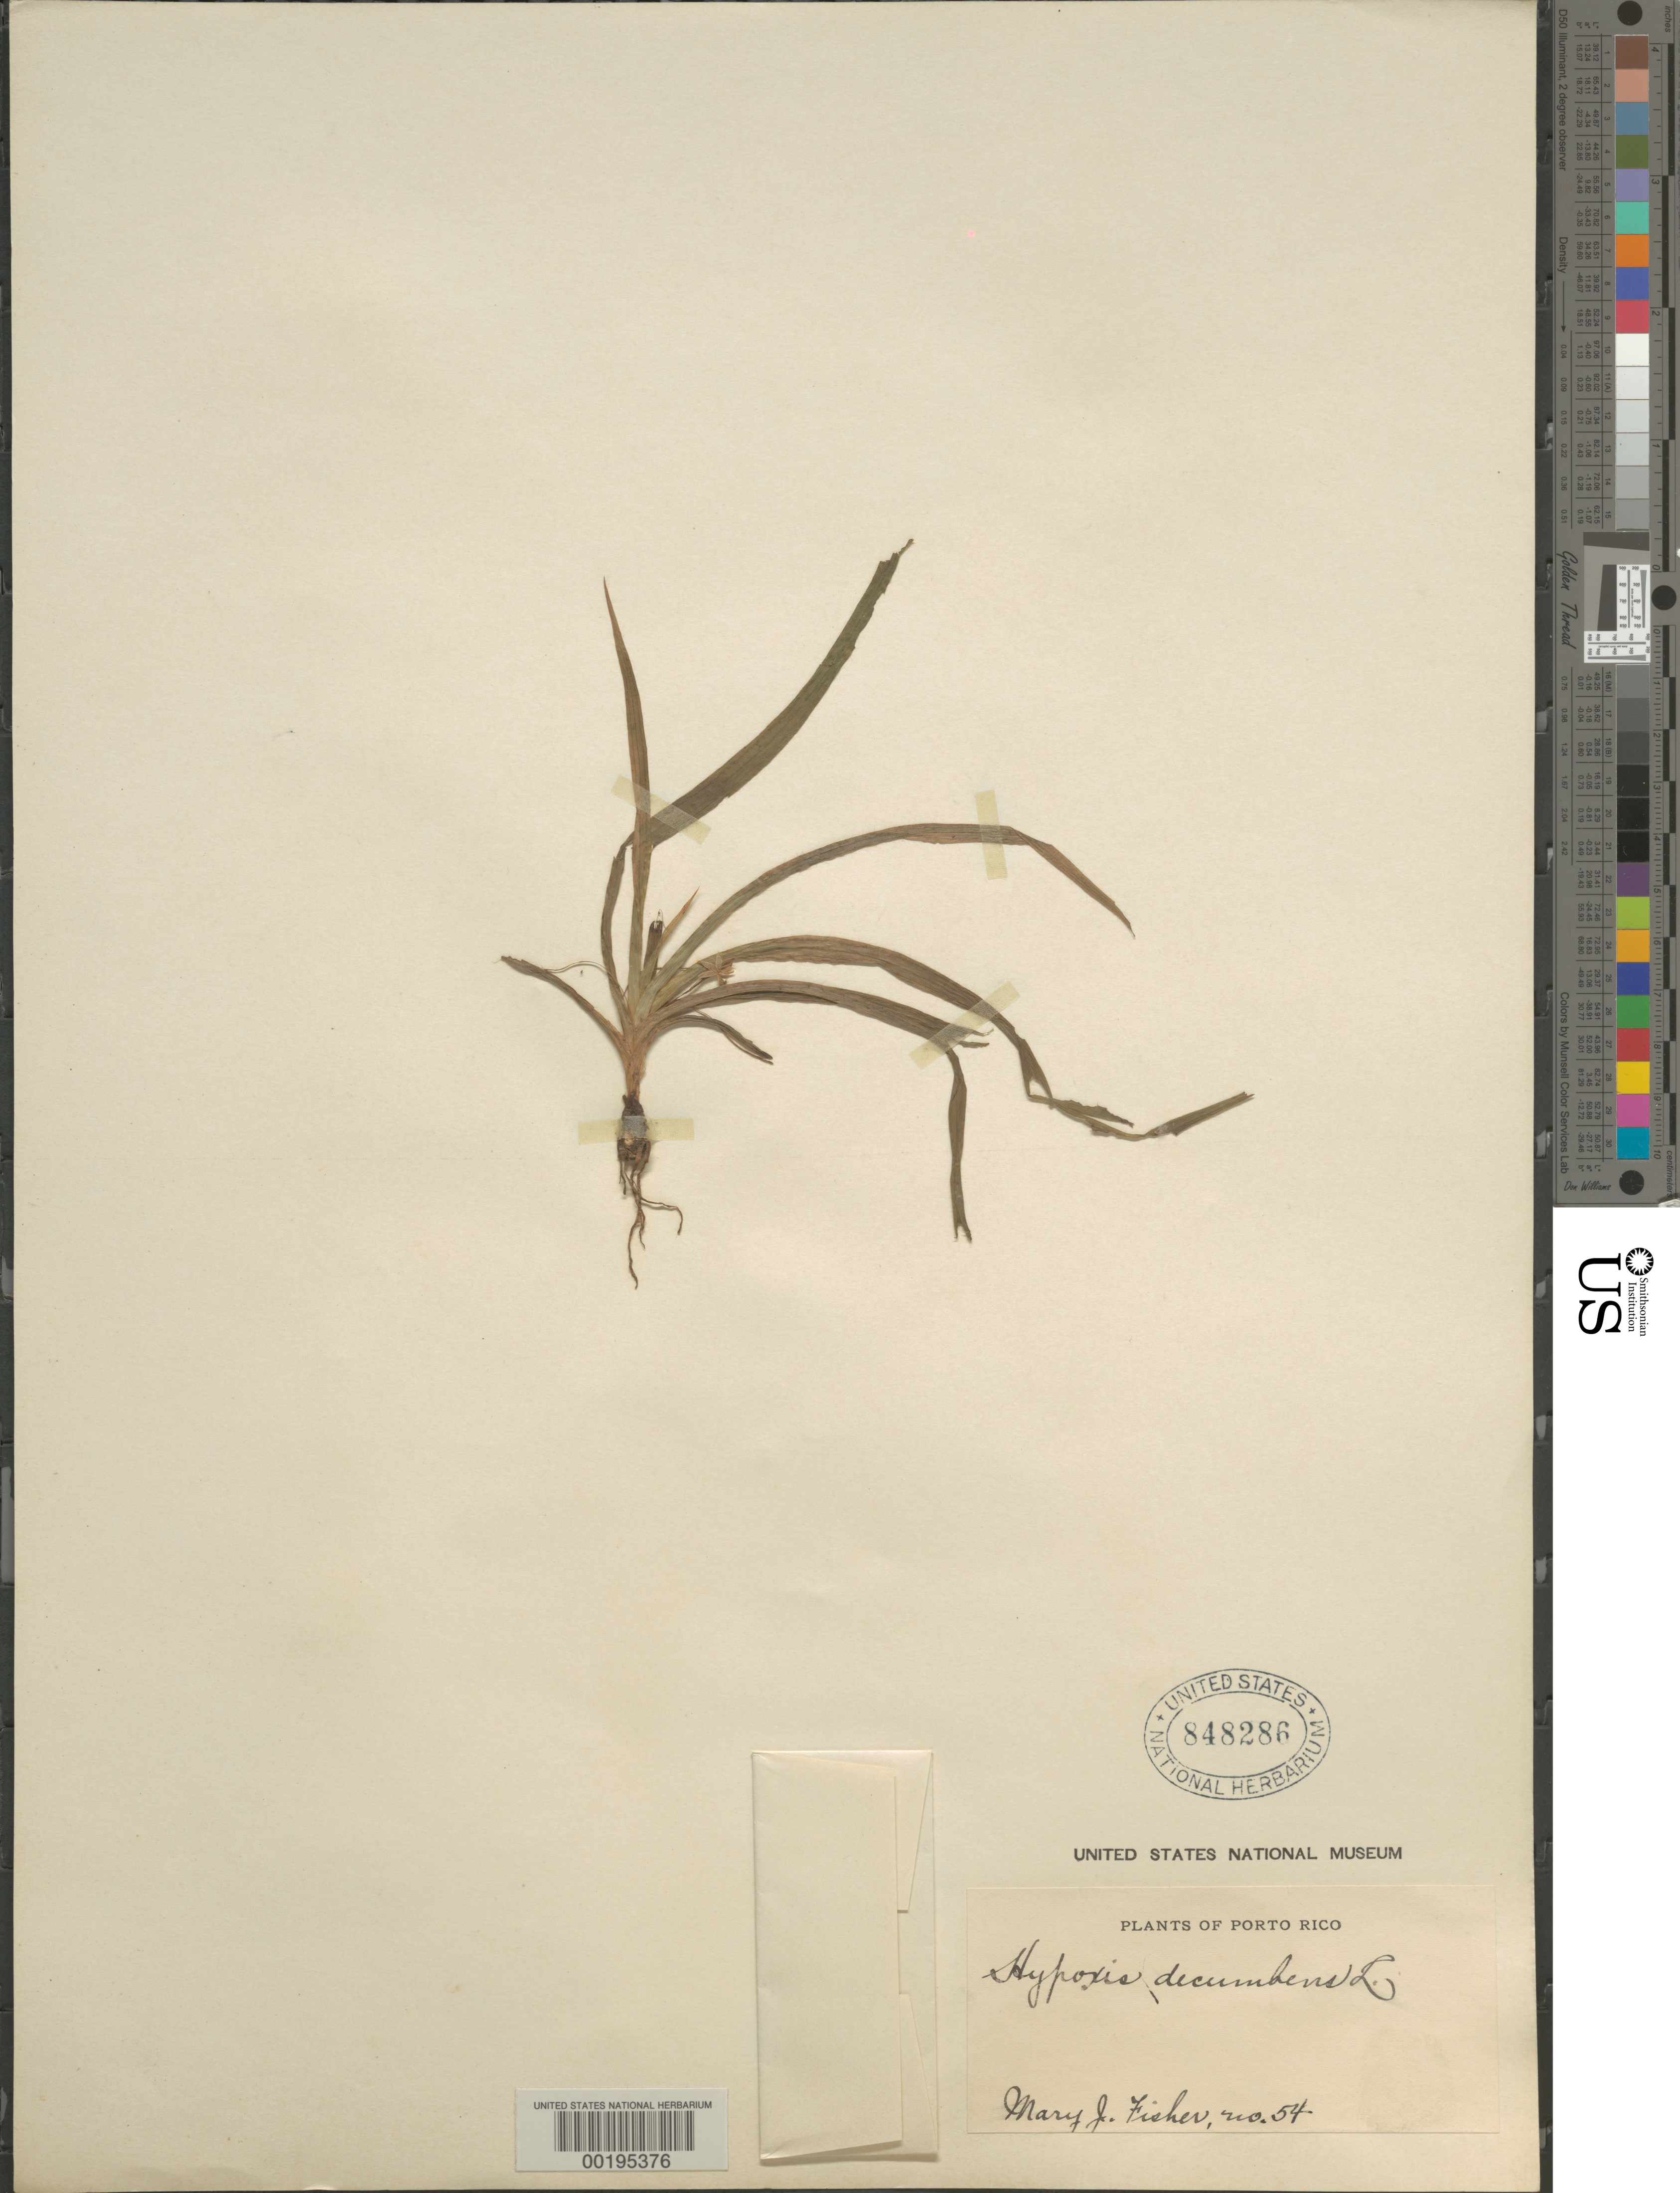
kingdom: Plantae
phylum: Tracheophyta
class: Liliopsida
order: Asparagales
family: Hypoxidaceae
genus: Hypoxis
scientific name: Hypoxis decumbens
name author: L.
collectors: M. J. Fisher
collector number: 54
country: Puerto Rico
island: Greater Antilles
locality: Sierra de Naguabo ad Rio Blanco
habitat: Among grasses and on marshy upland pastures; higher hills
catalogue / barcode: US 848286